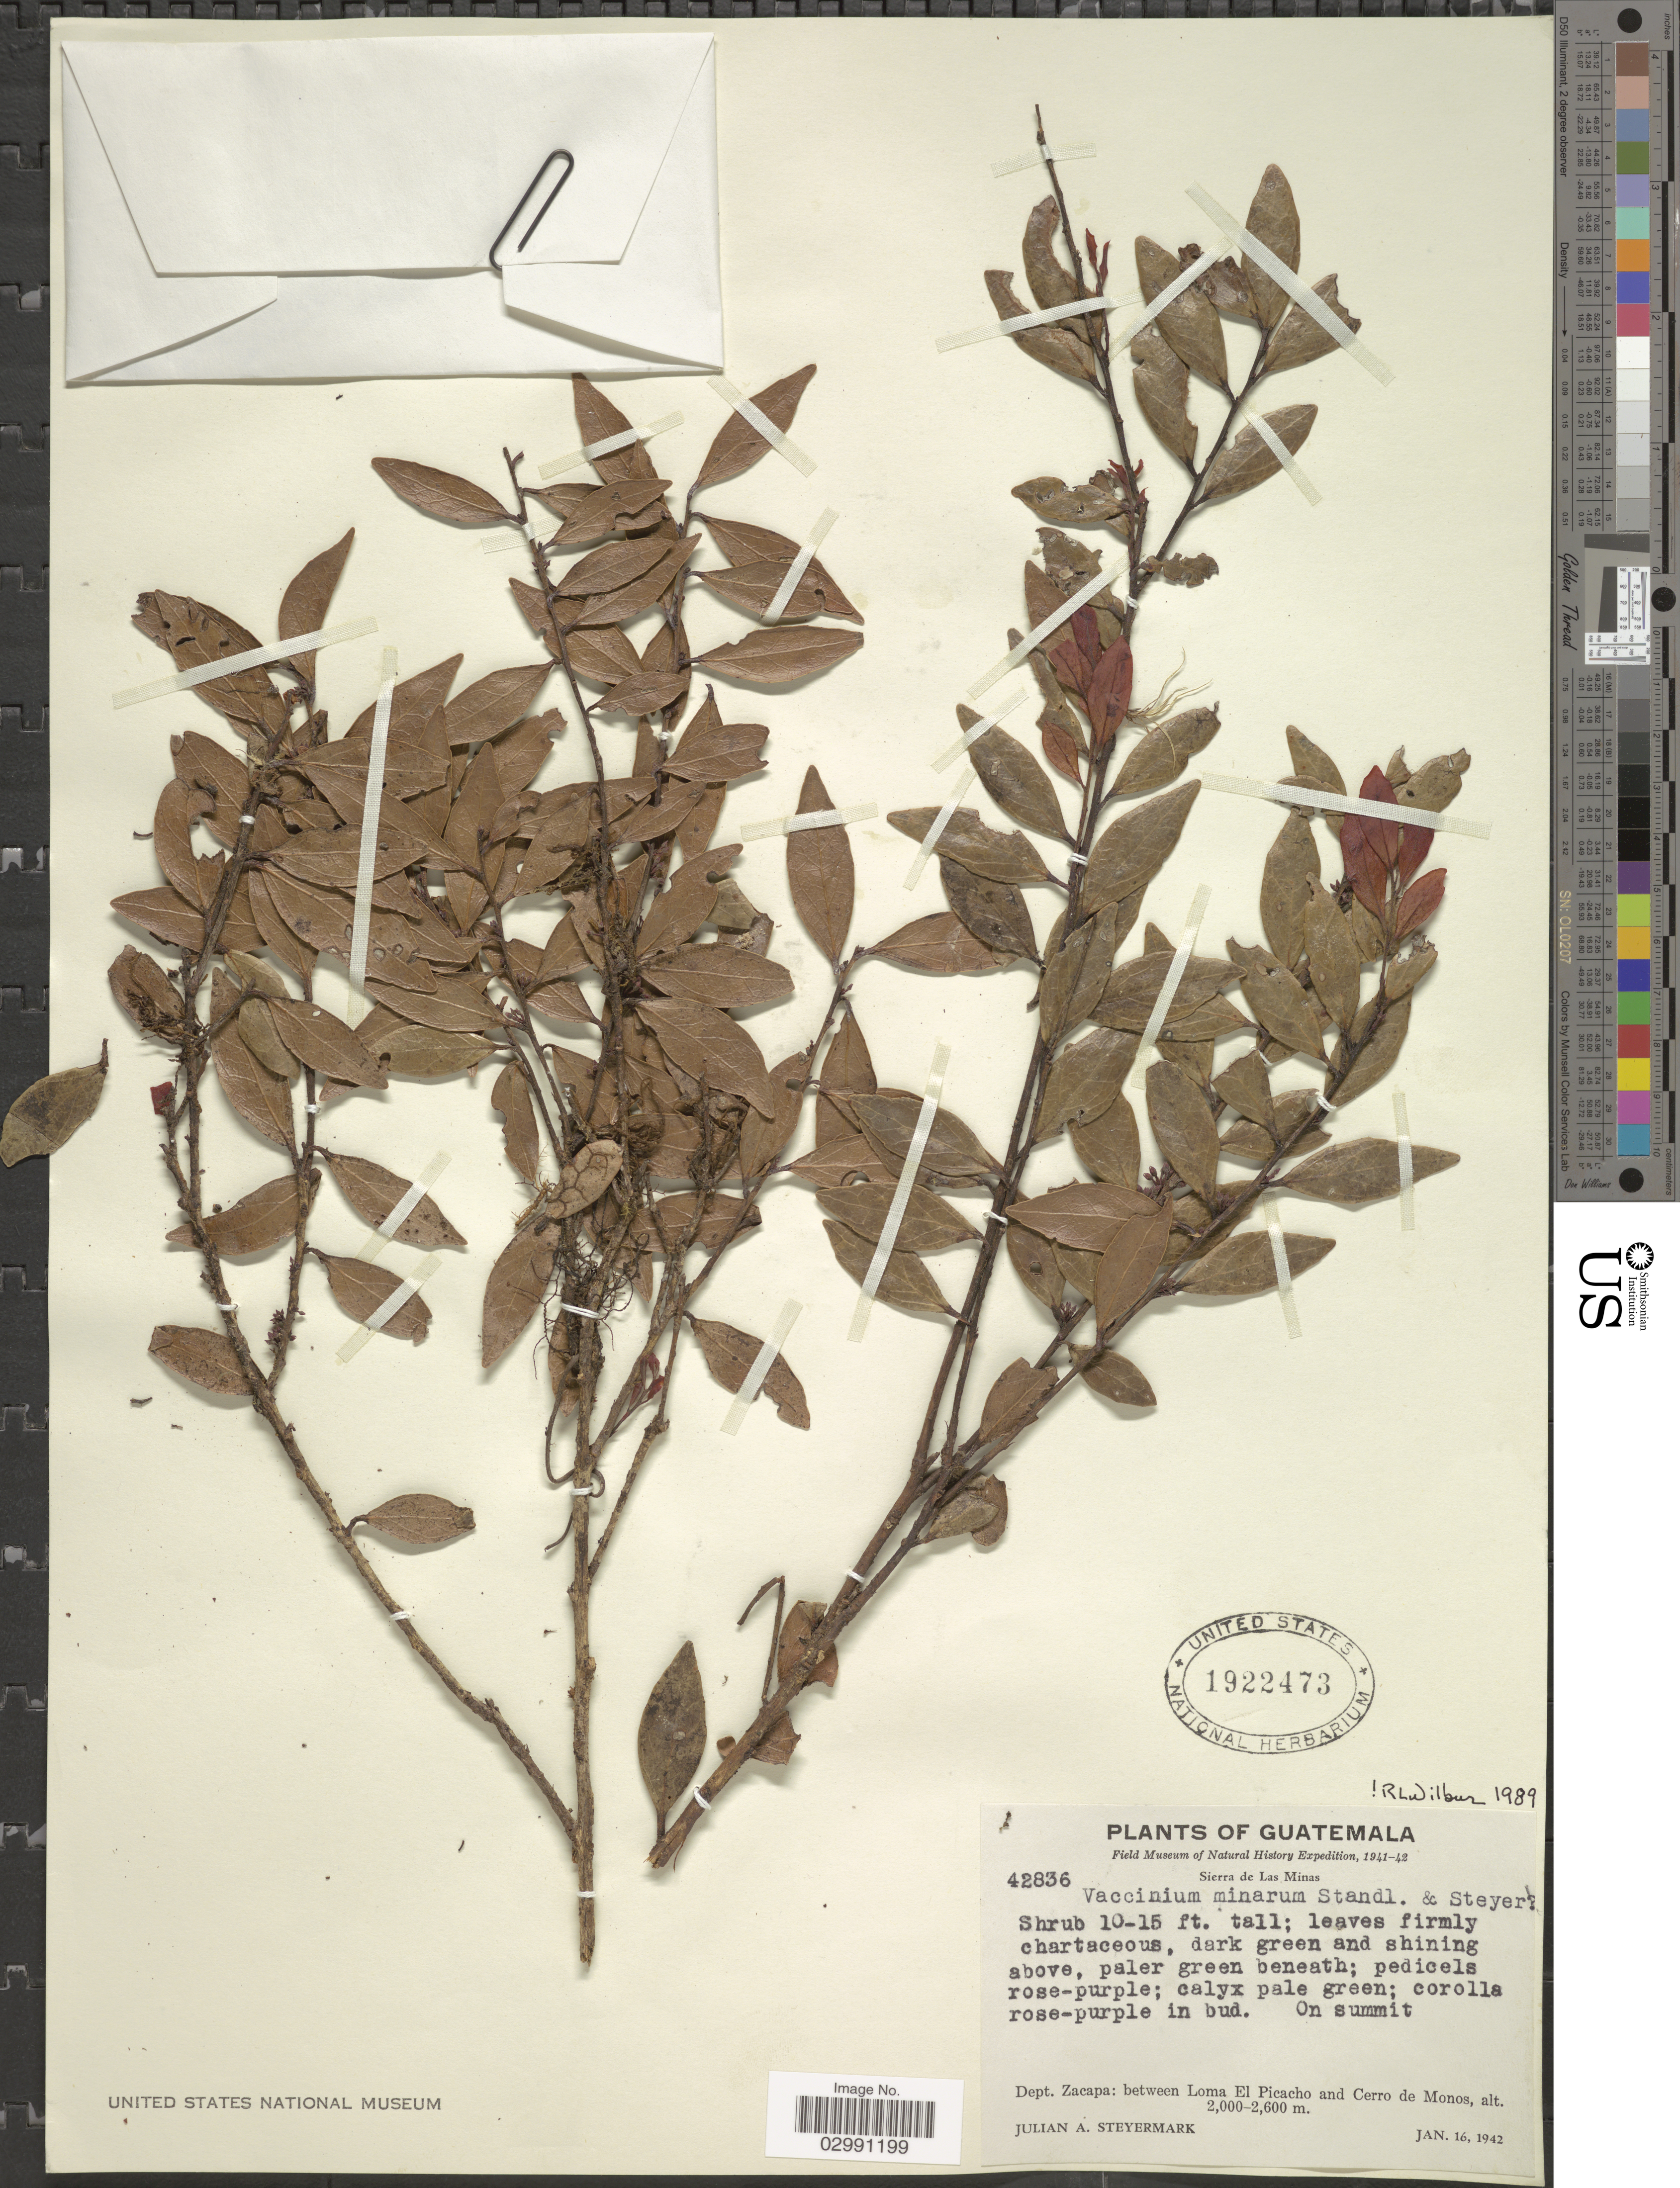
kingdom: Plantae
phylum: Tracheophyta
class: Magnoliopsida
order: Ericales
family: Ericaceae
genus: Vaccinium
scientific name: Vaccinium minarum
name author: Standl. & Steyerm.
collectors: J. Steyermark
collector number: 42836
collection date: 1942-01-16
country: Guatemala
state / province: Zacapa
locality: Dept. Zacapa: between Loma El Picacho and Cerro de Monos.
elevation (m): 2000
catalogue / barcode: US 1922473